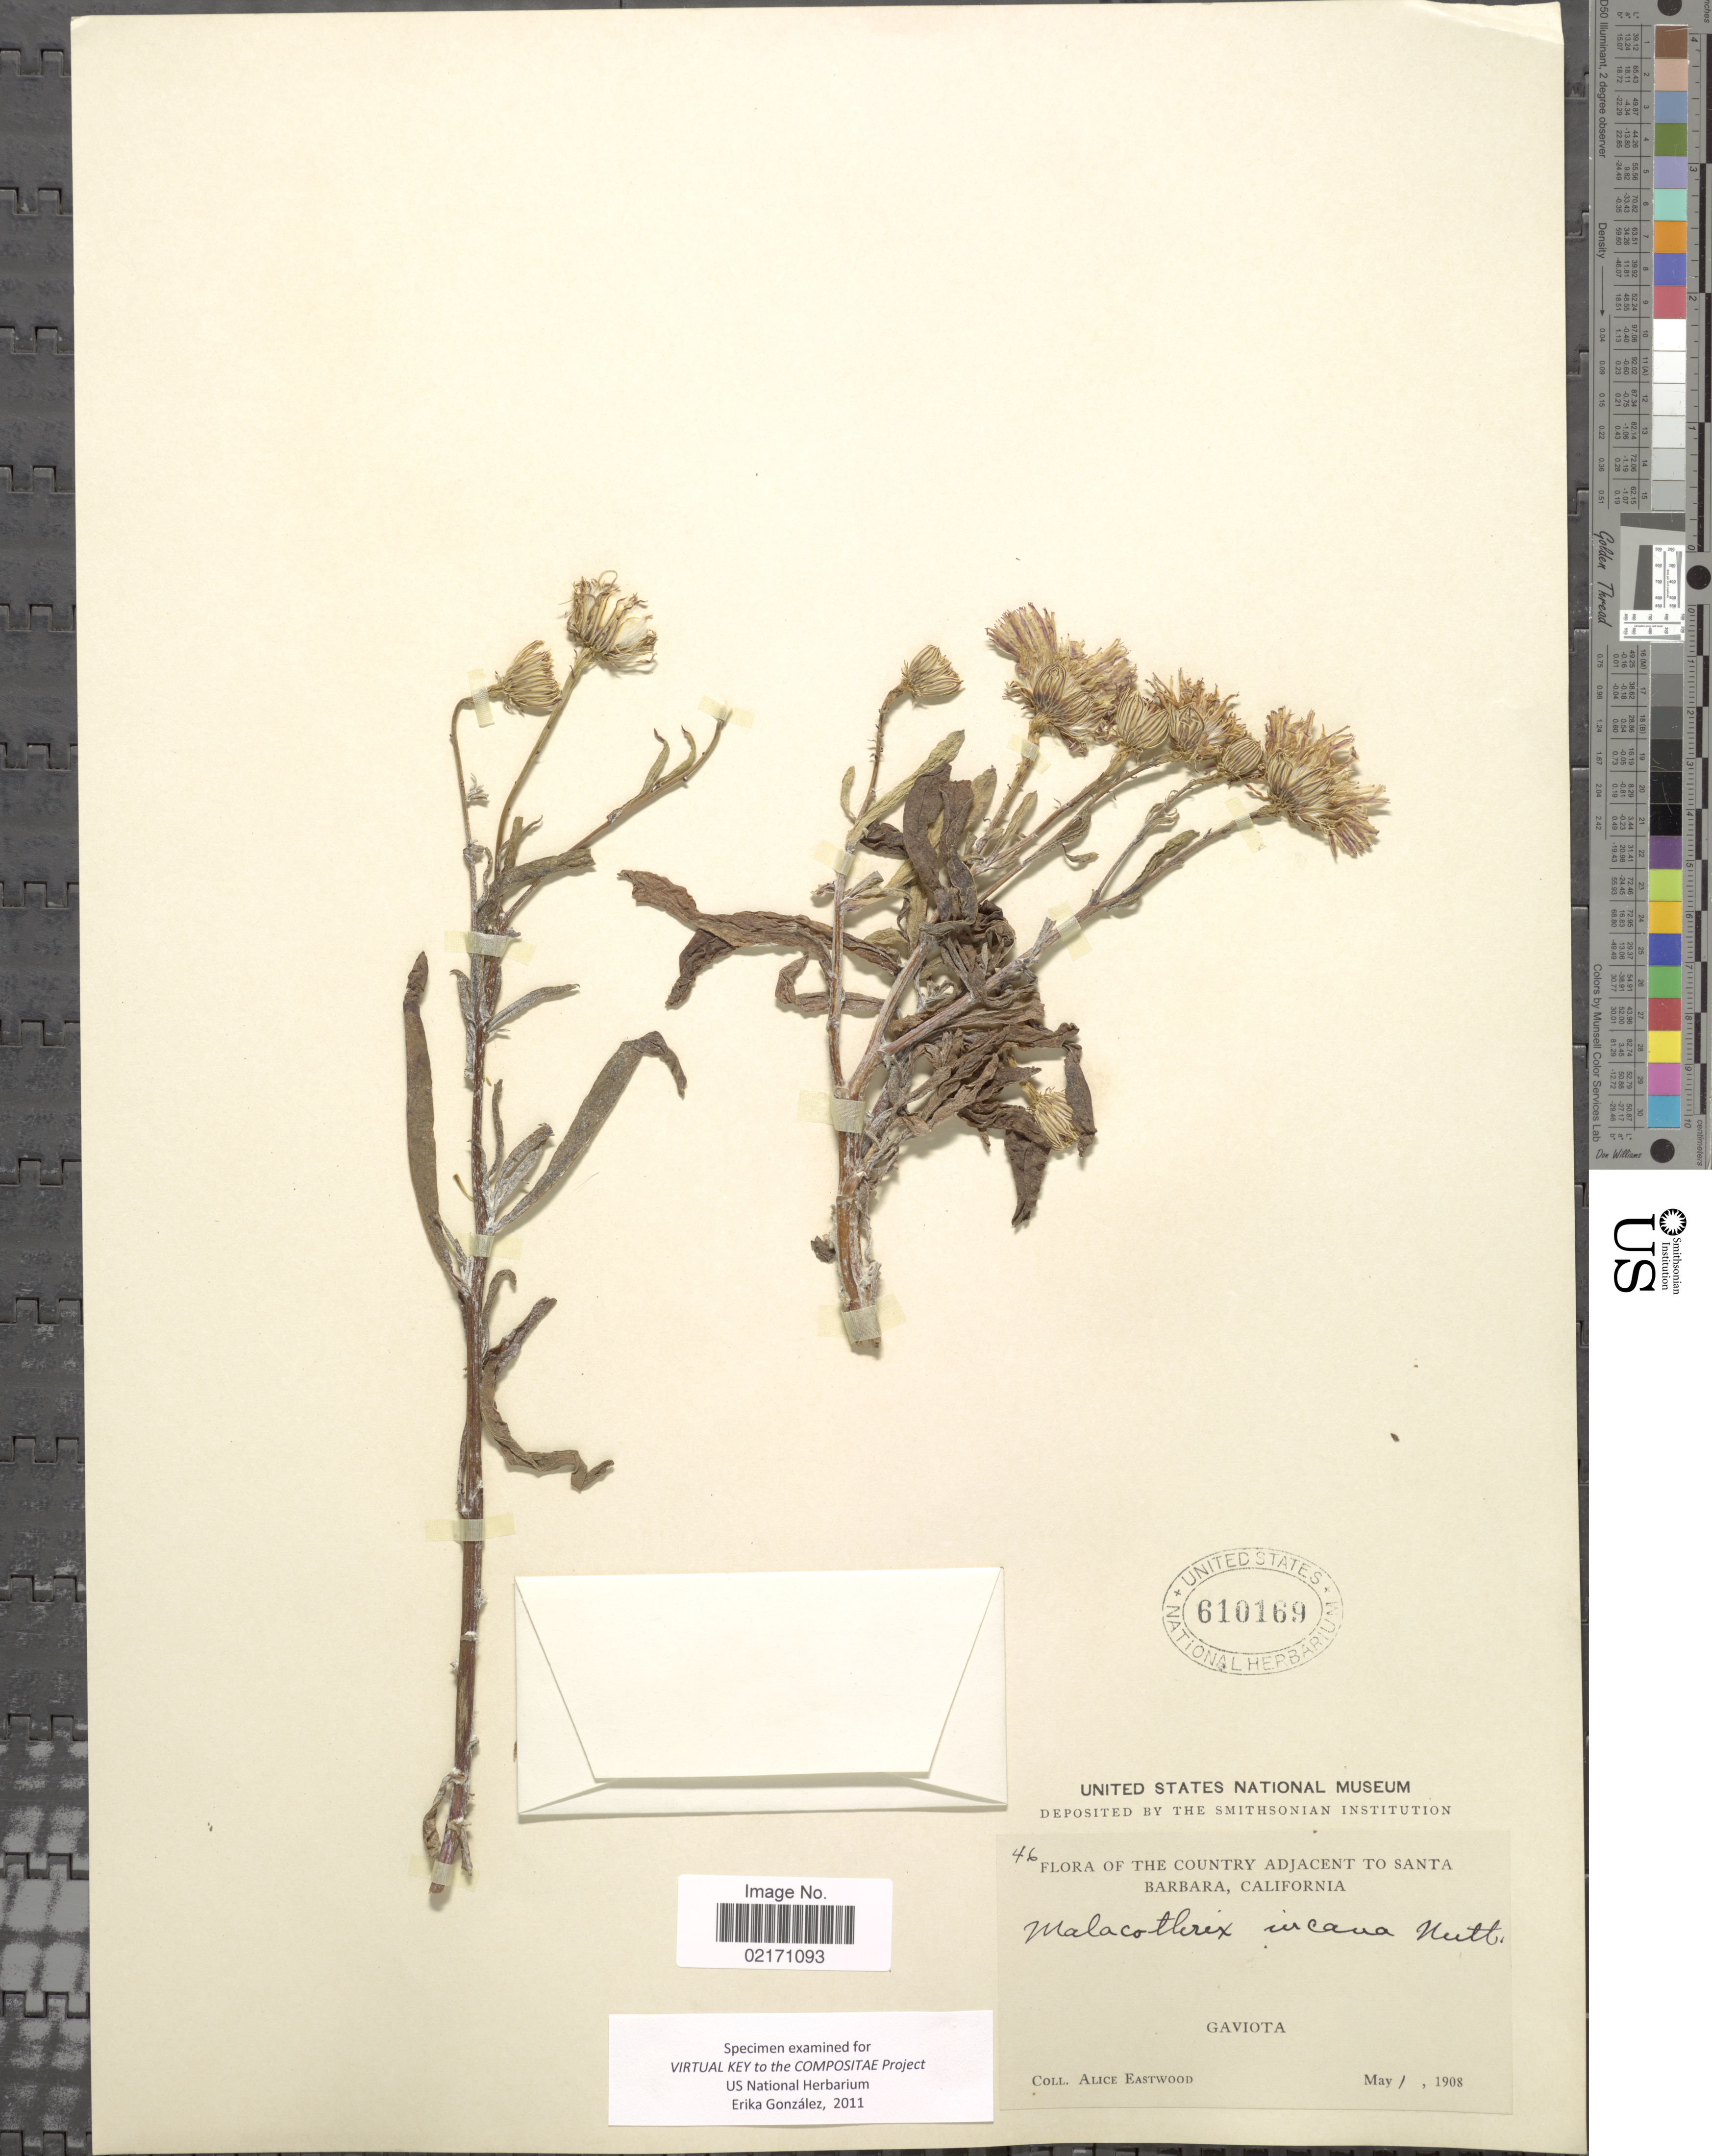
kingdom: Plantae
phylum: Tracheophyta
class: Magnoliopsida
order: Asterales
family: Asteraceae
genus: Malacothrix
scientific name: Malacothrix incana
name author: (Nutt.) Torr. & A. Gray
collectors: A. Eastwood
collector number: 46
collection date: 1908-05-01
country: United States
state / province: California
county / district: Santa Barbara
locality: Country Adjacent to Santa Barbara, Gaviota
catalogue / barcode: US 610169